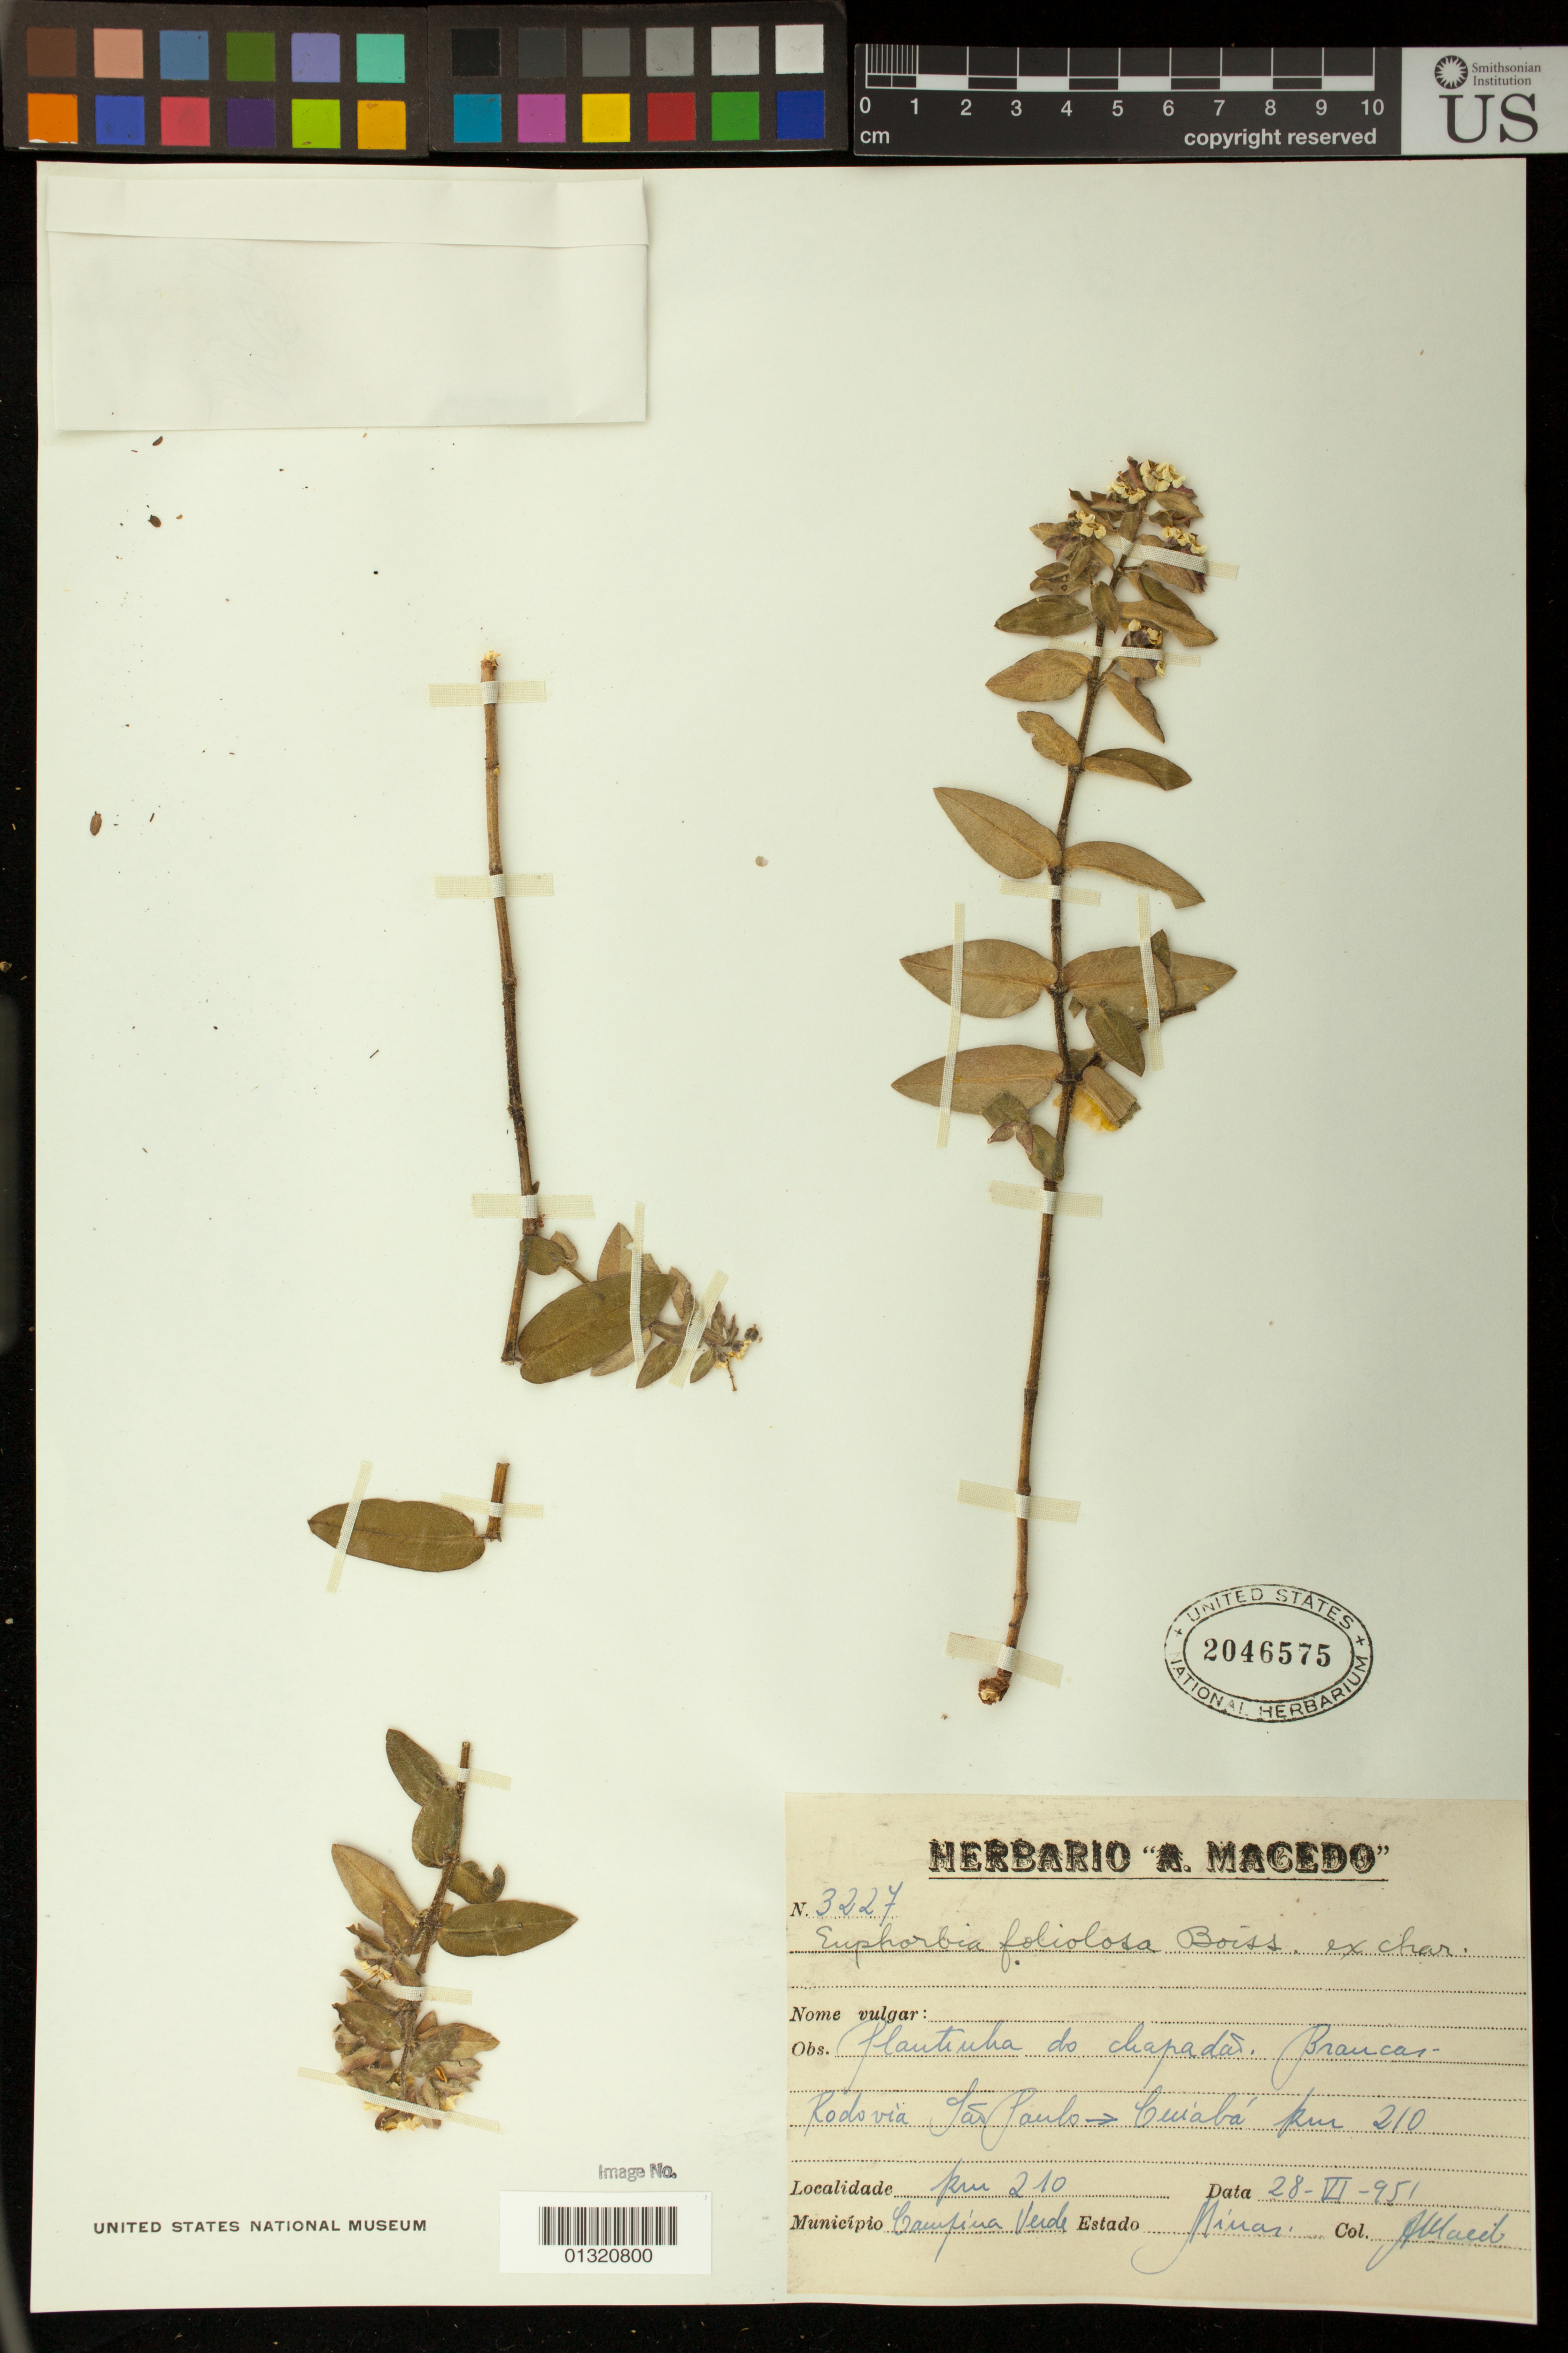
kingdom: Plantae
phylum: Tracheophyta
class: Magnoliopsida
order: Malpighiales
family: Euphorbiaceae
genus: Euphorbia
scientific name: Euphorbia sp.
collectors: A. Macedo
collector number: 3224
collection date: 1951-06-28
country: Brazil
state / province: Minas Gerais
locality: Rodovia Sao Paulo -> Cuiaba km 210. Municipio Campina Verde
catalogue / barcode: US 2046575